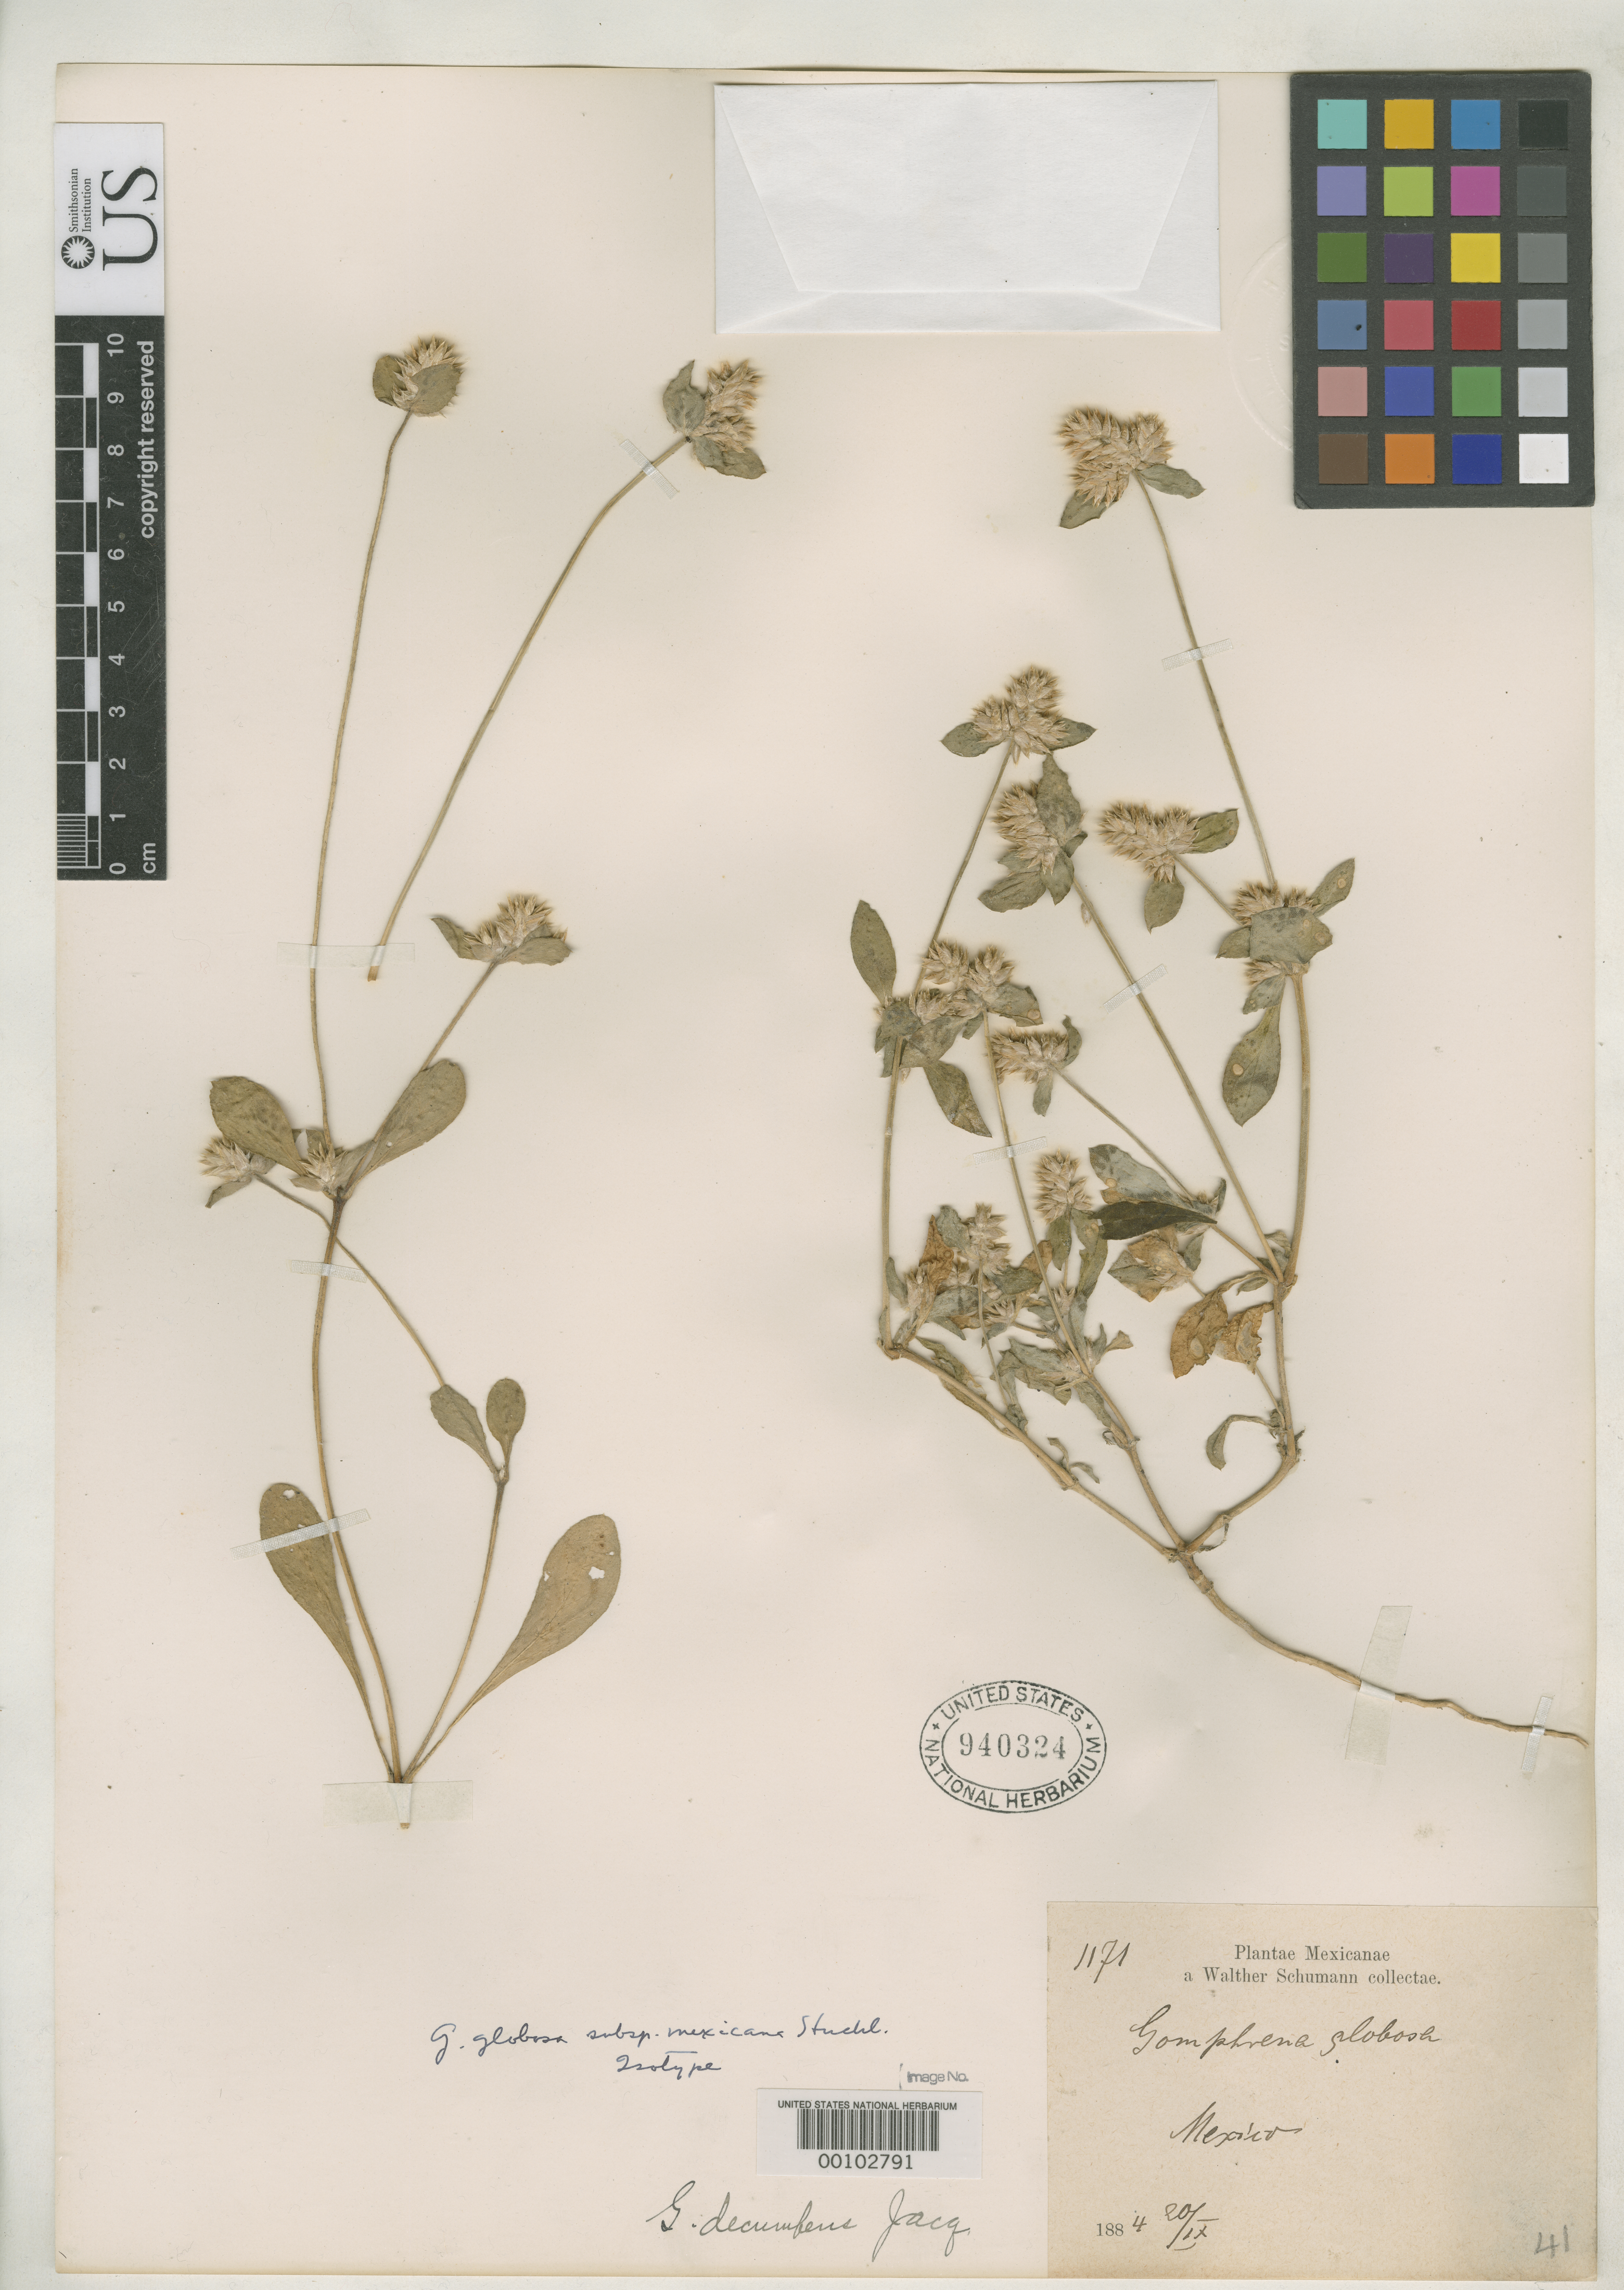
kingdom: Plantae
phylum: Tracheophyta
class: Magnoliopsida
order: Caryophyllales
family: Amaranthaceae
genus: Gomphrena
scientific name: Gomphrena globosa subsp. mexicana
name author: Stuchlík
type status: Isotype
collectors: W. Schumann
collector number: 1171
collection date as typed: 20 Sep 1884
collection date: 1884-09-20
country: Mexico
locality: E of Monserrat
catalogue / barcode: US 940324